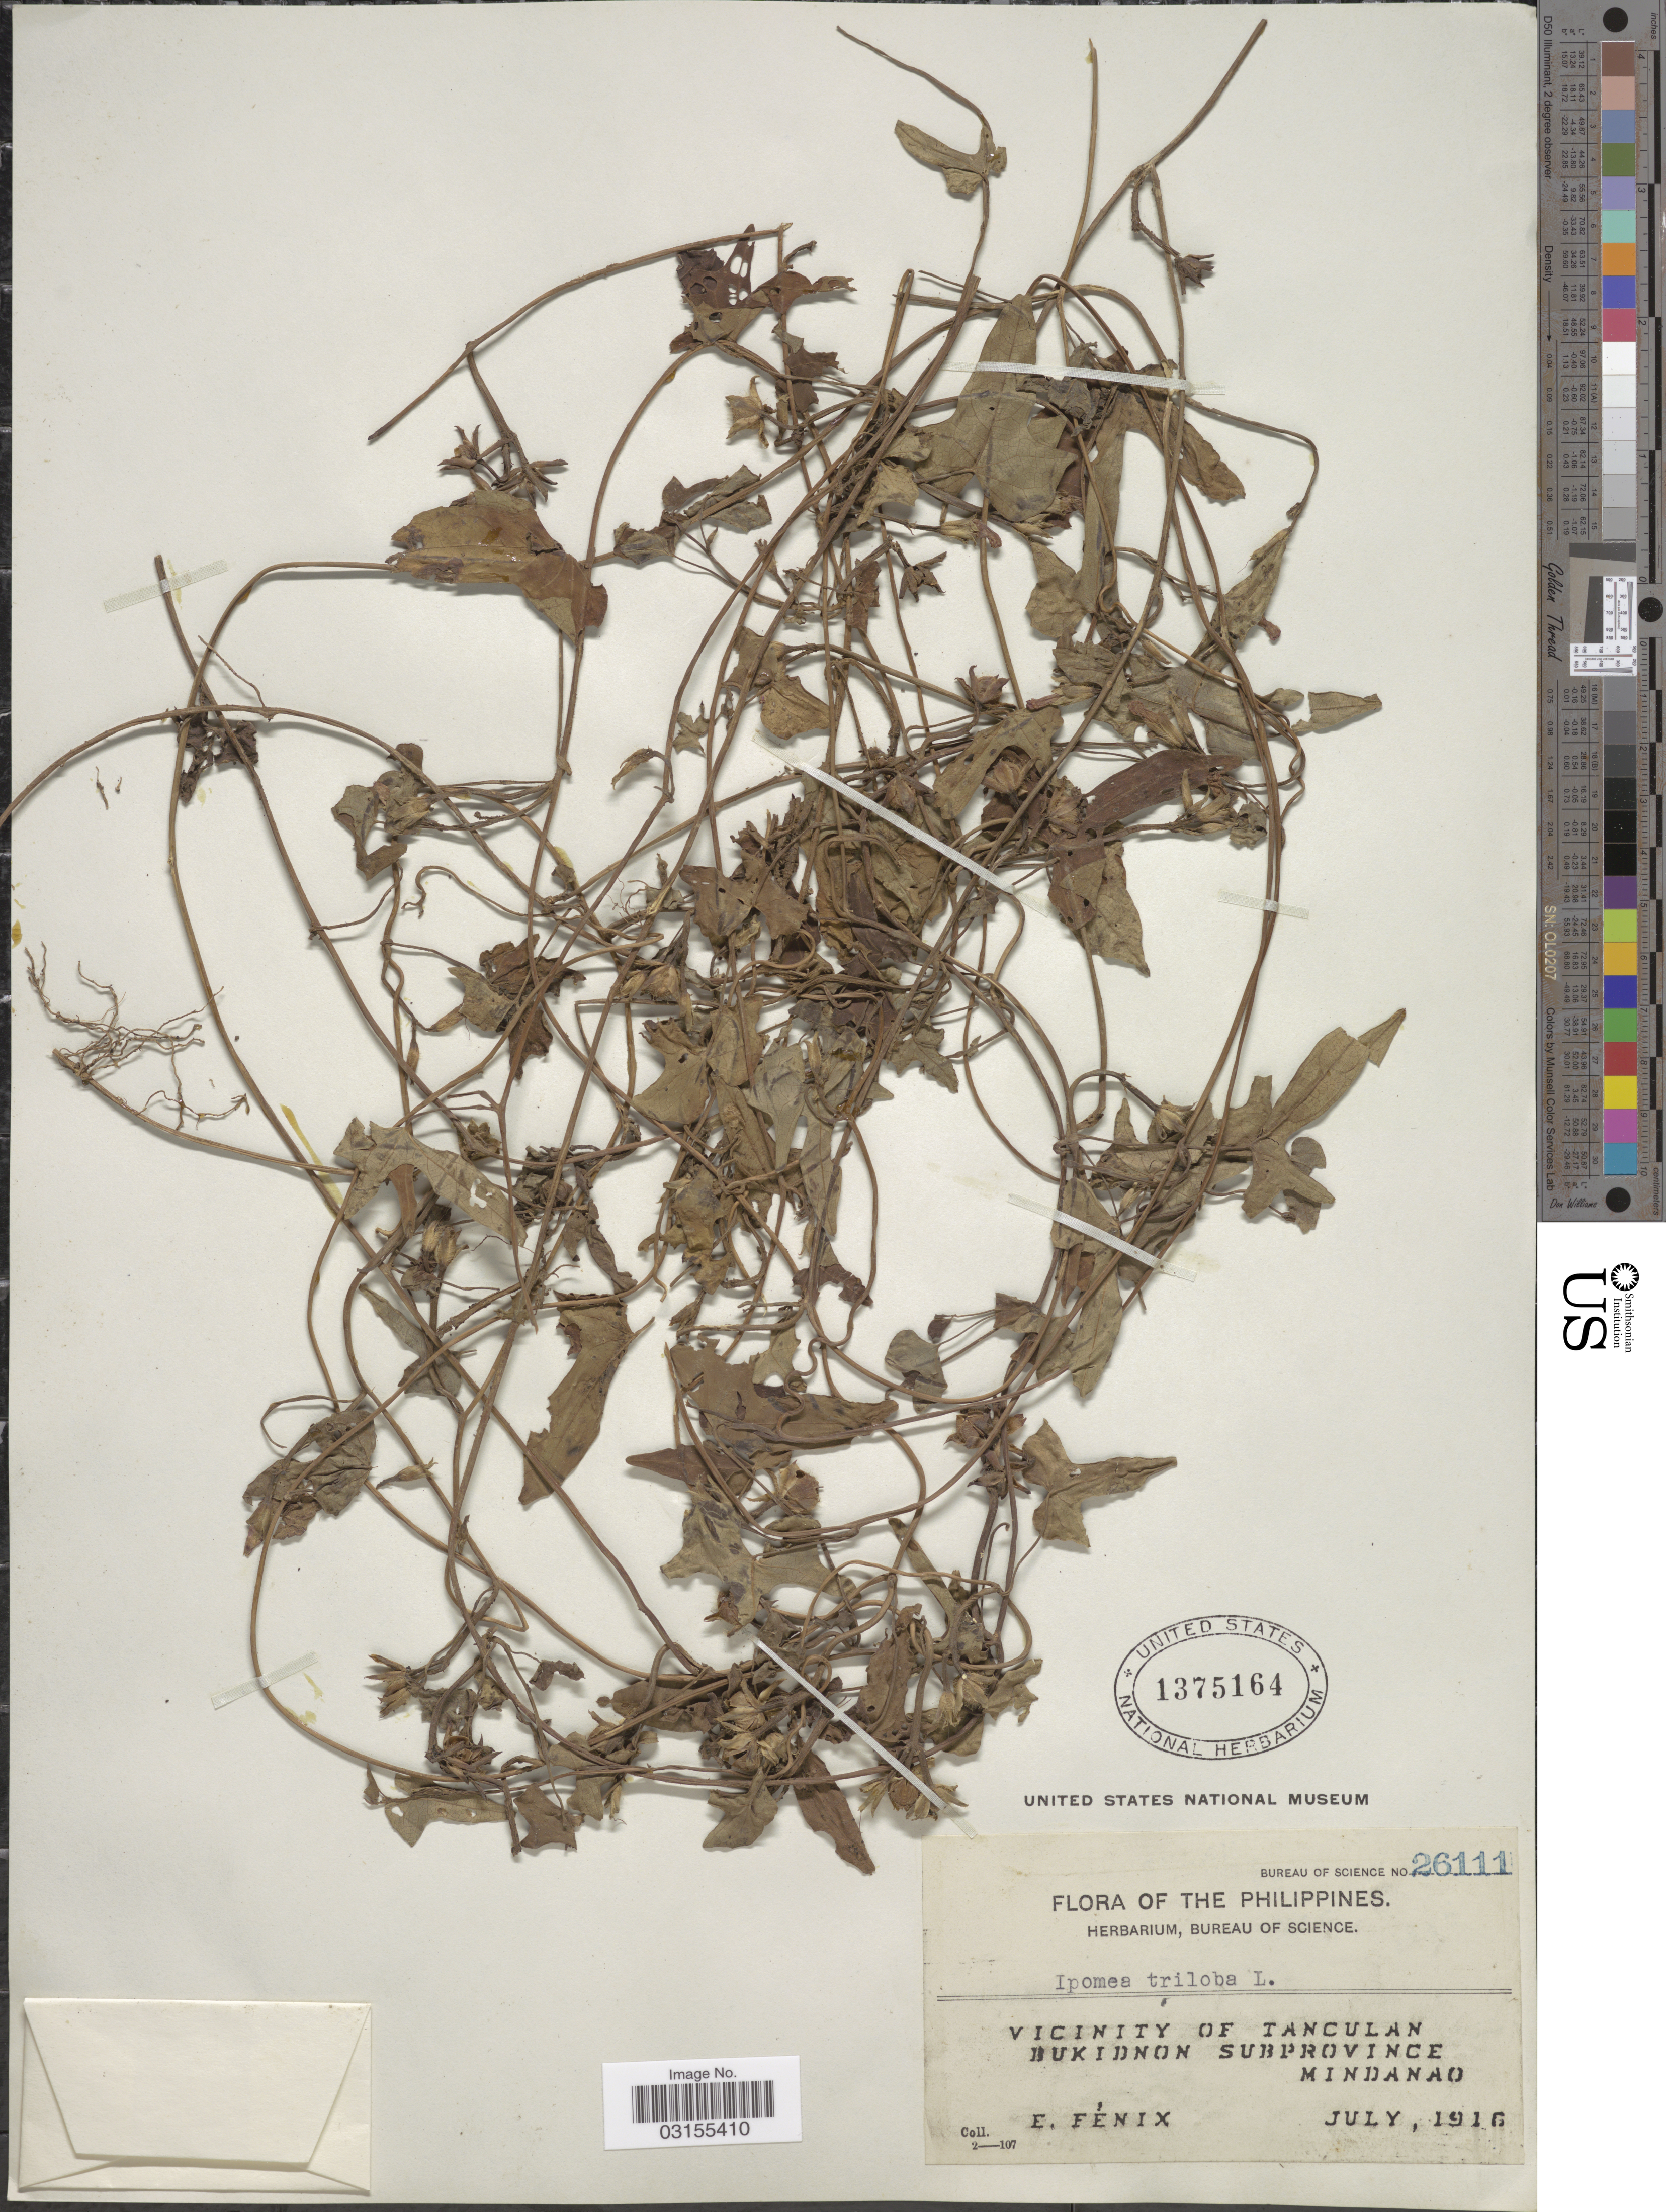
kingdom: Plantae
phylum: Tracheophyta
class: Magnoliopsida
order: Solanales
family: Convolvulaceae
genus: Ipomoea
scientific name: Ipomoea triloba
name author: L.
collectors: E. Fénix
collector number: Bureau of Science 26111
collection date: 1916-07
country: Philippines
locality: Vicinity of Tanculan, Bukidnon Subprovince, Mindanao.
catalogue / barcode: US 1375164